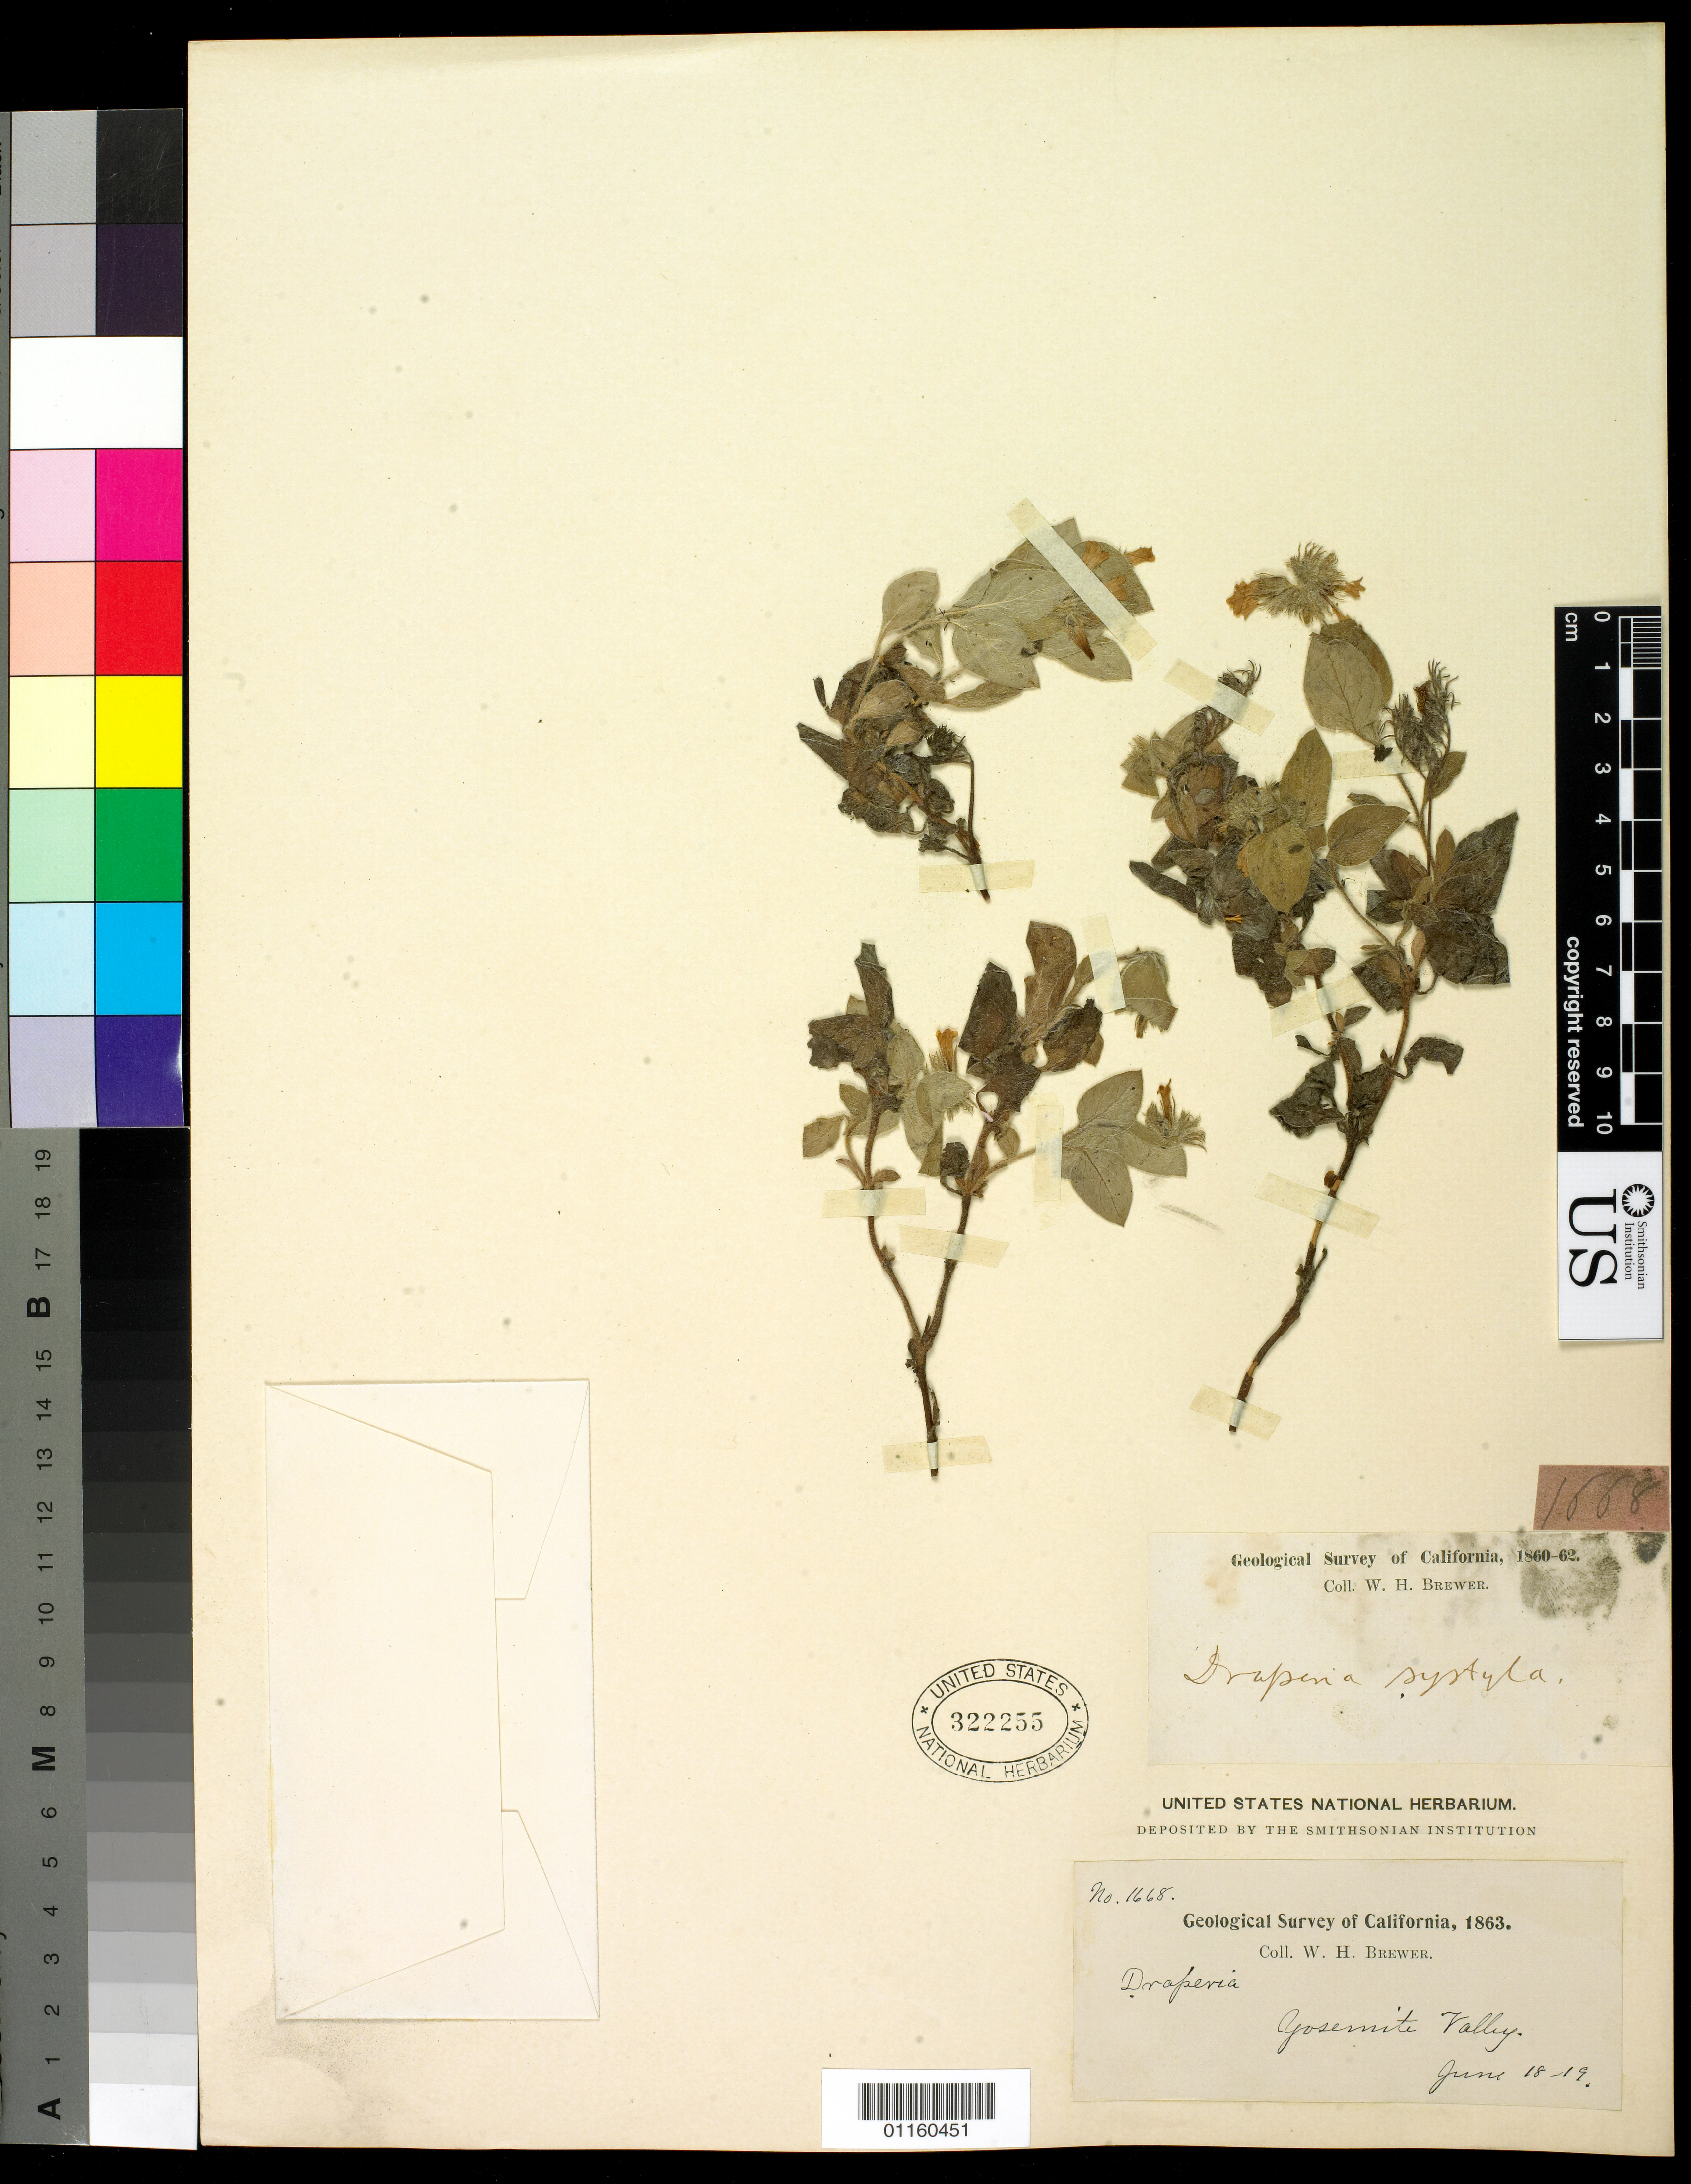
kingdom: Plantae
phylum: Tracheophyta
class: Magnoliopsida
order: Boraginales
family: Hydrophyllaceae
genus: Draperia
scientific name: Draperia systyla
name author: (A. Gray) Torr.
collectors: W. H. Brewer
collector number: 1668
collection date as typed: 18 Jun 1863 and 19 Jun 1863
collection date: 1863-06-18,1863-06-19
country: United States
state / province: California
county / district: Mariposa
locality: Yosemite Valley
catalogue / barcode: US 322255